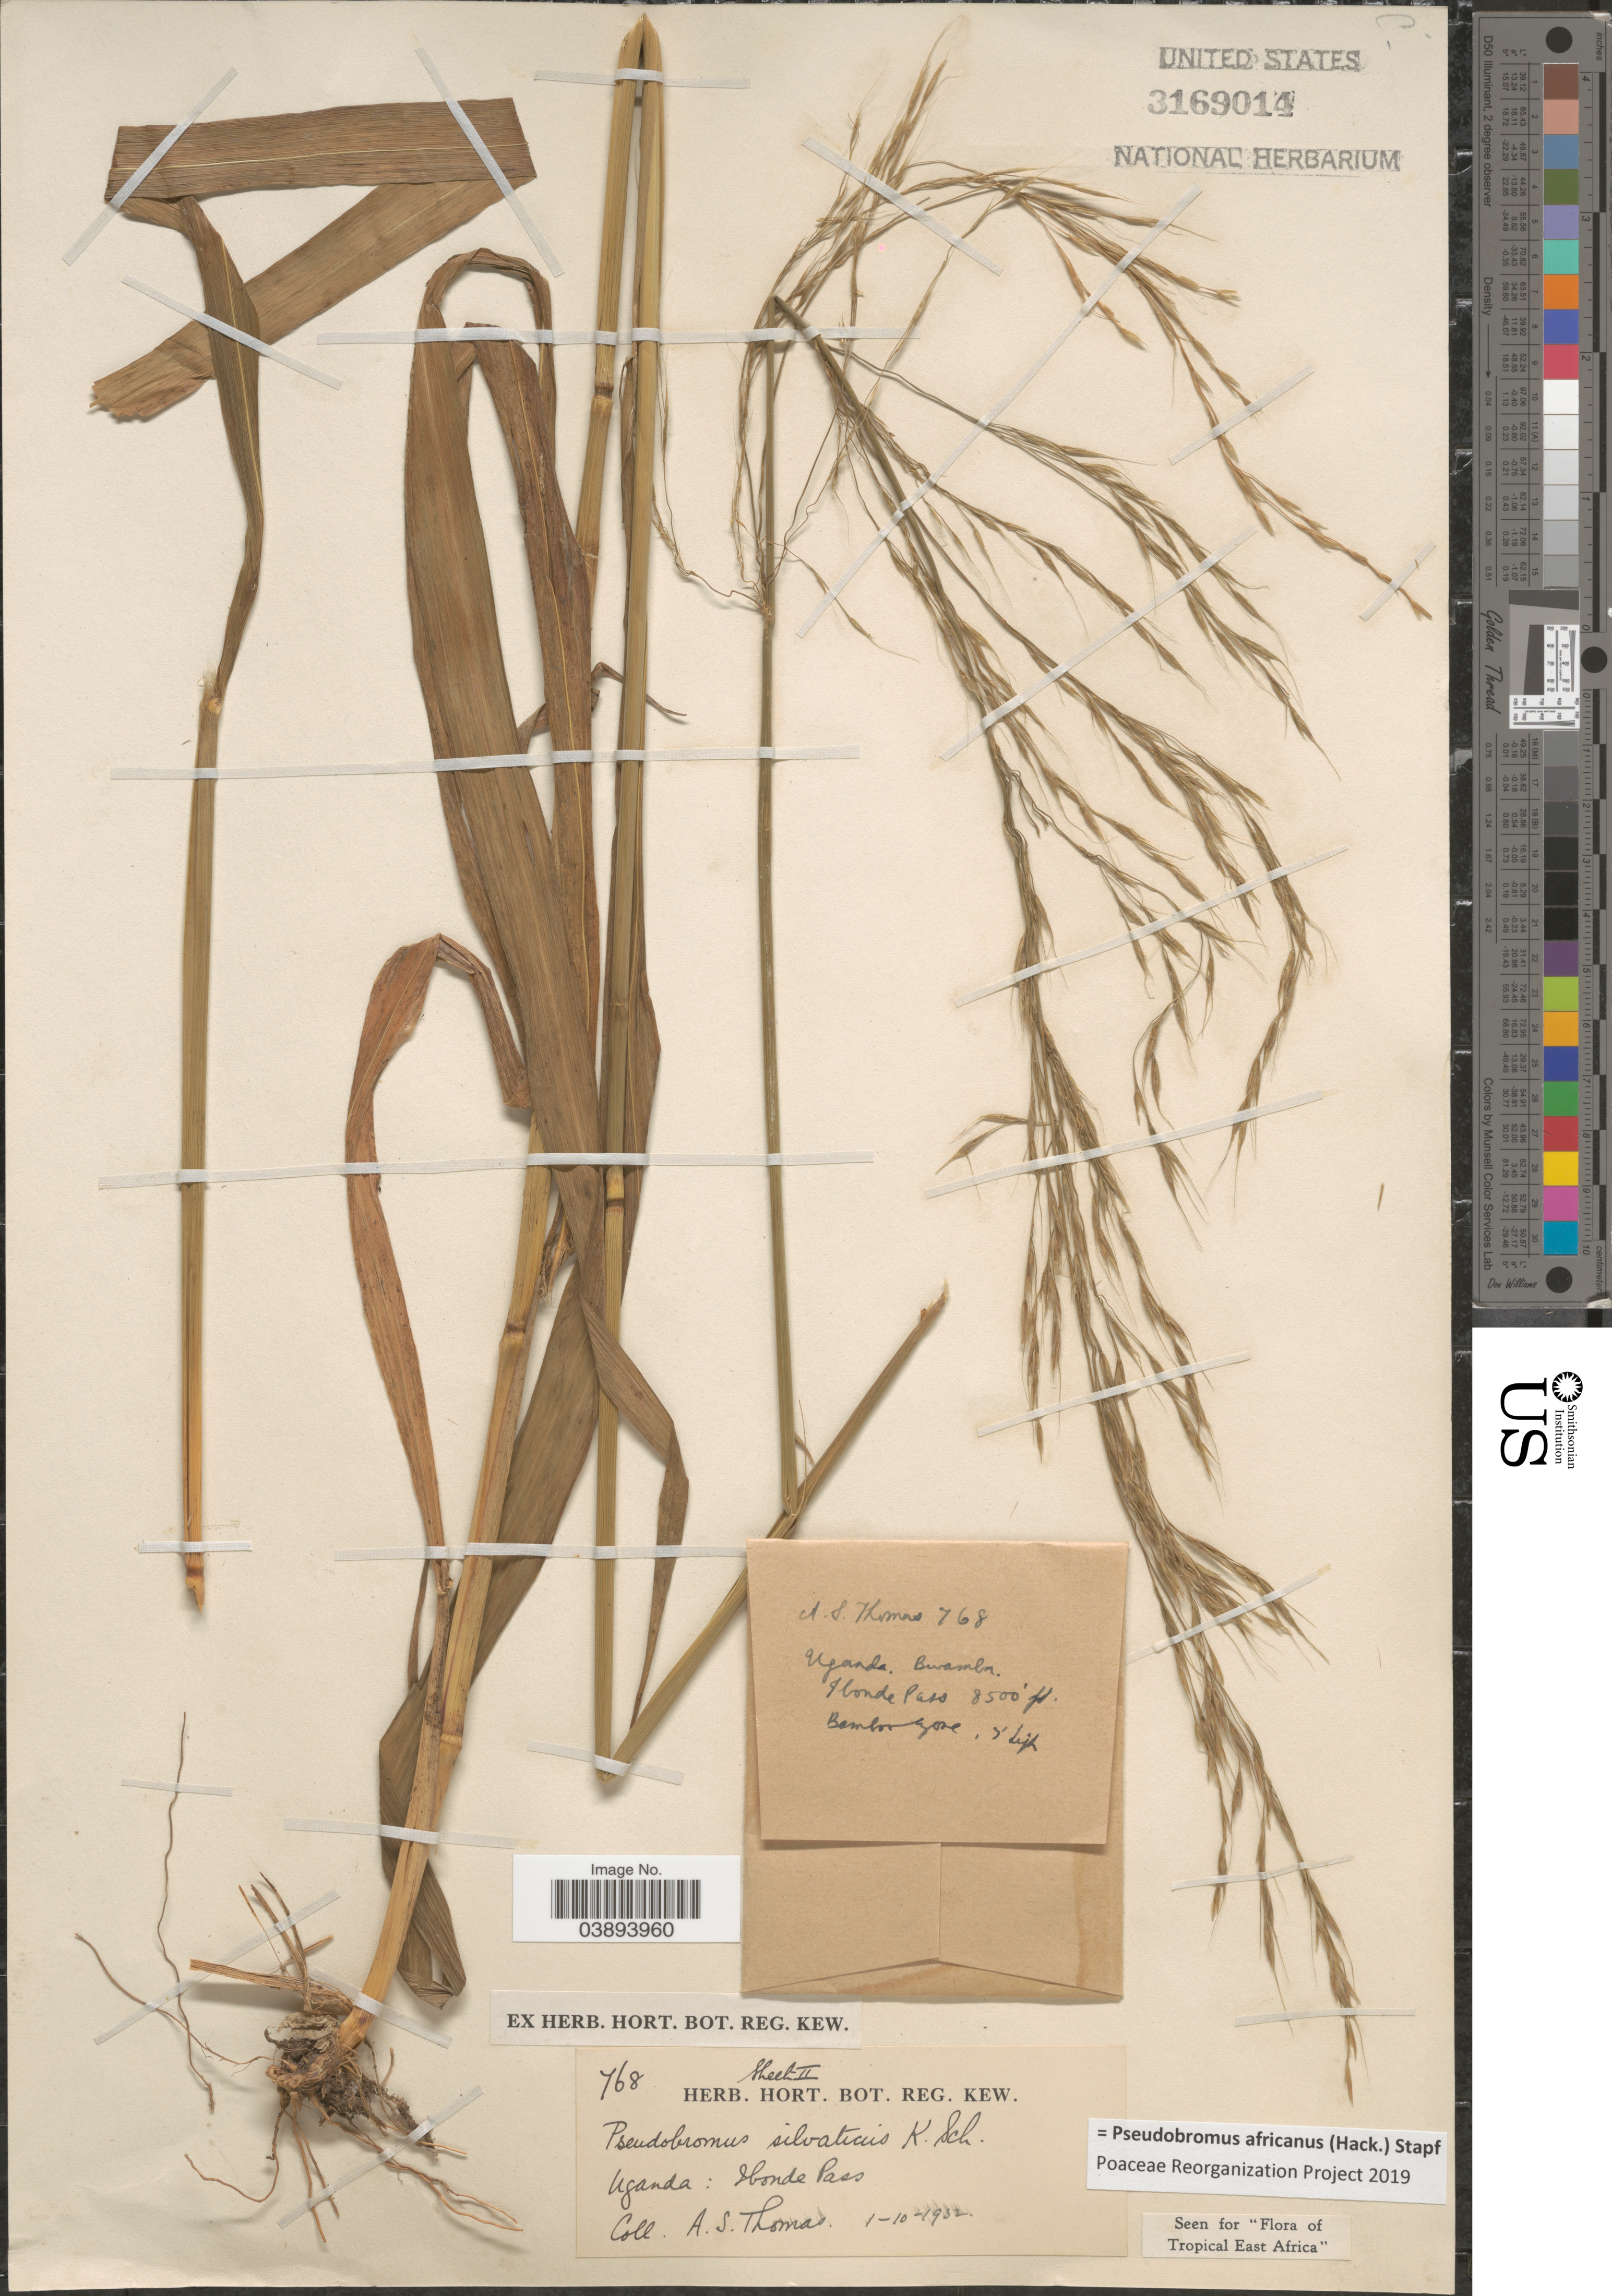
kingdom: Plantae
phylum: Tracheophyta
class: Liliopsida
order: Poales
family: Poaceae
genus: Pseudobromus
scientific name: Pseudobromus africanus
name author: (Hack.) Stapf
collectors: A. Thomas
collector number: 768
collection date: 1932-10-01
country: Uganda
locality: Bwamba. Honde Pass.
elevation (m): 2591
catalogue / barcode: US 3169014